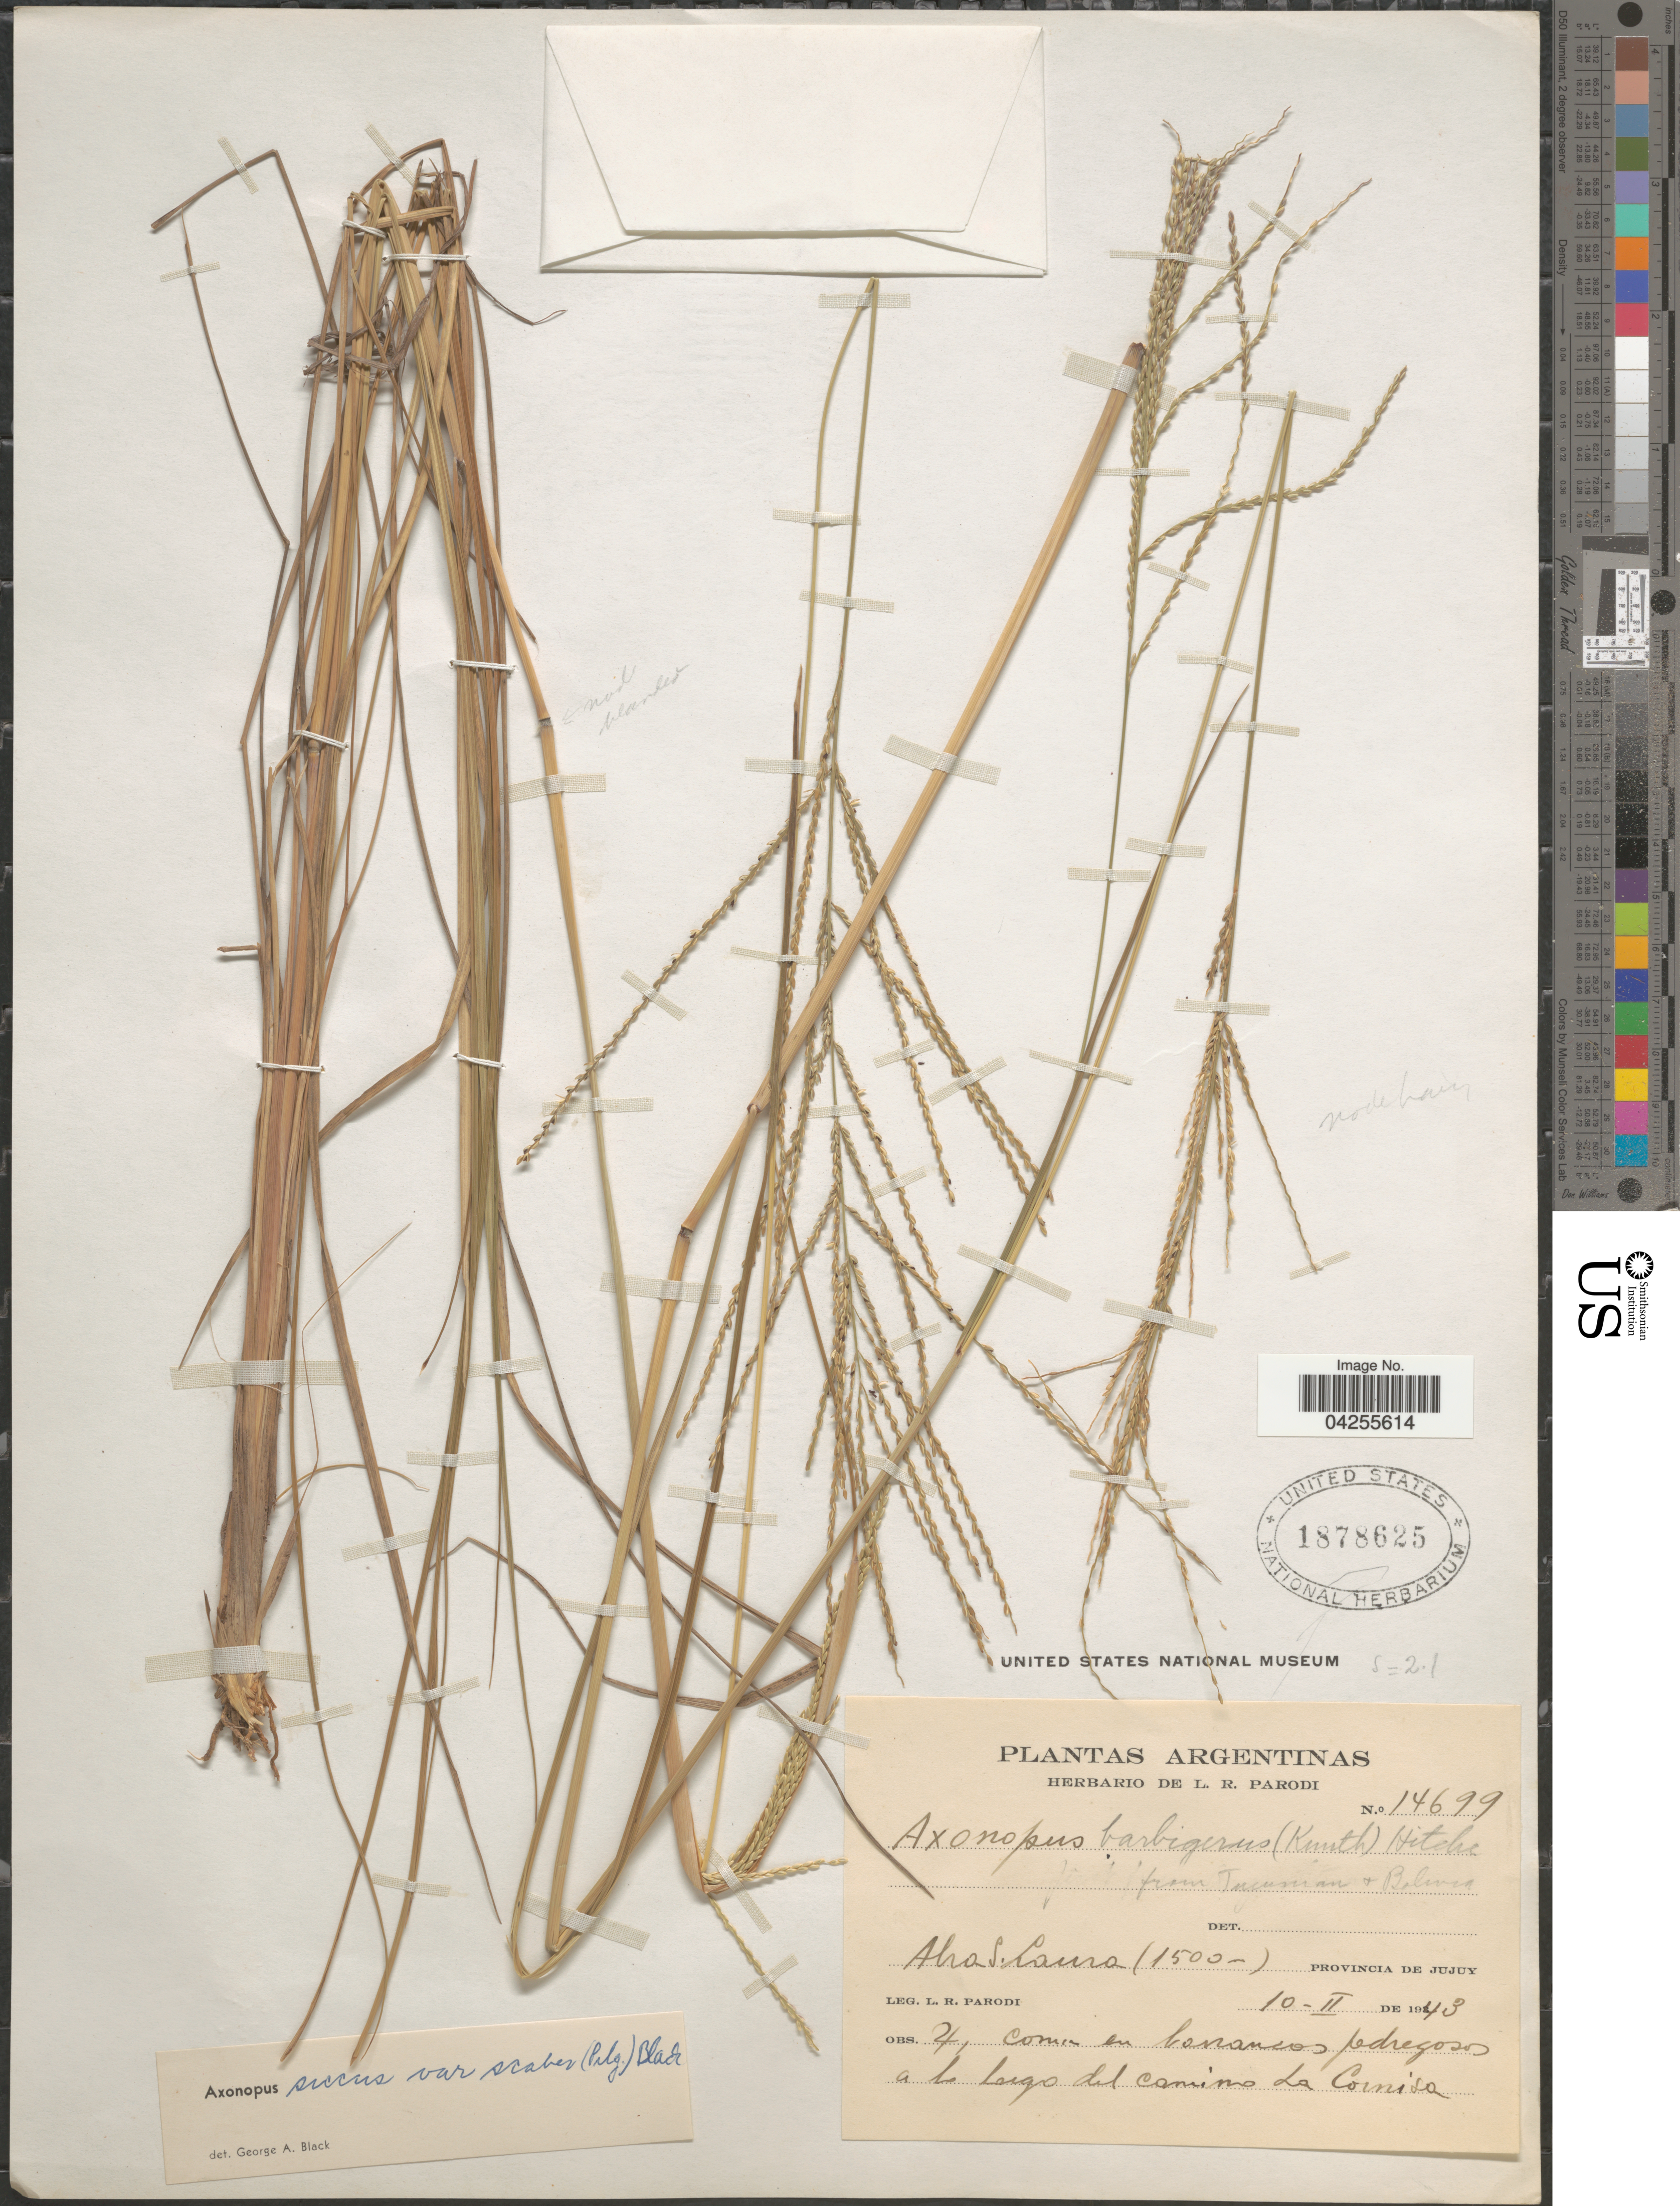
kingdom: Plantae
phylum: Tracheophyta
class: Liliopsida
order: Poales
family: Poaceae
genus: Axonopus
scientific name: Axonopus siccus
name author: (Nees) Kuhlm.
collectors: L. R. Parodi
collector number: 14699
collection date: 1943-02-10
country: Argentina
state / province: Jujuy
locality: Abra S. Laura.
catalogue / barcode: US 1878625